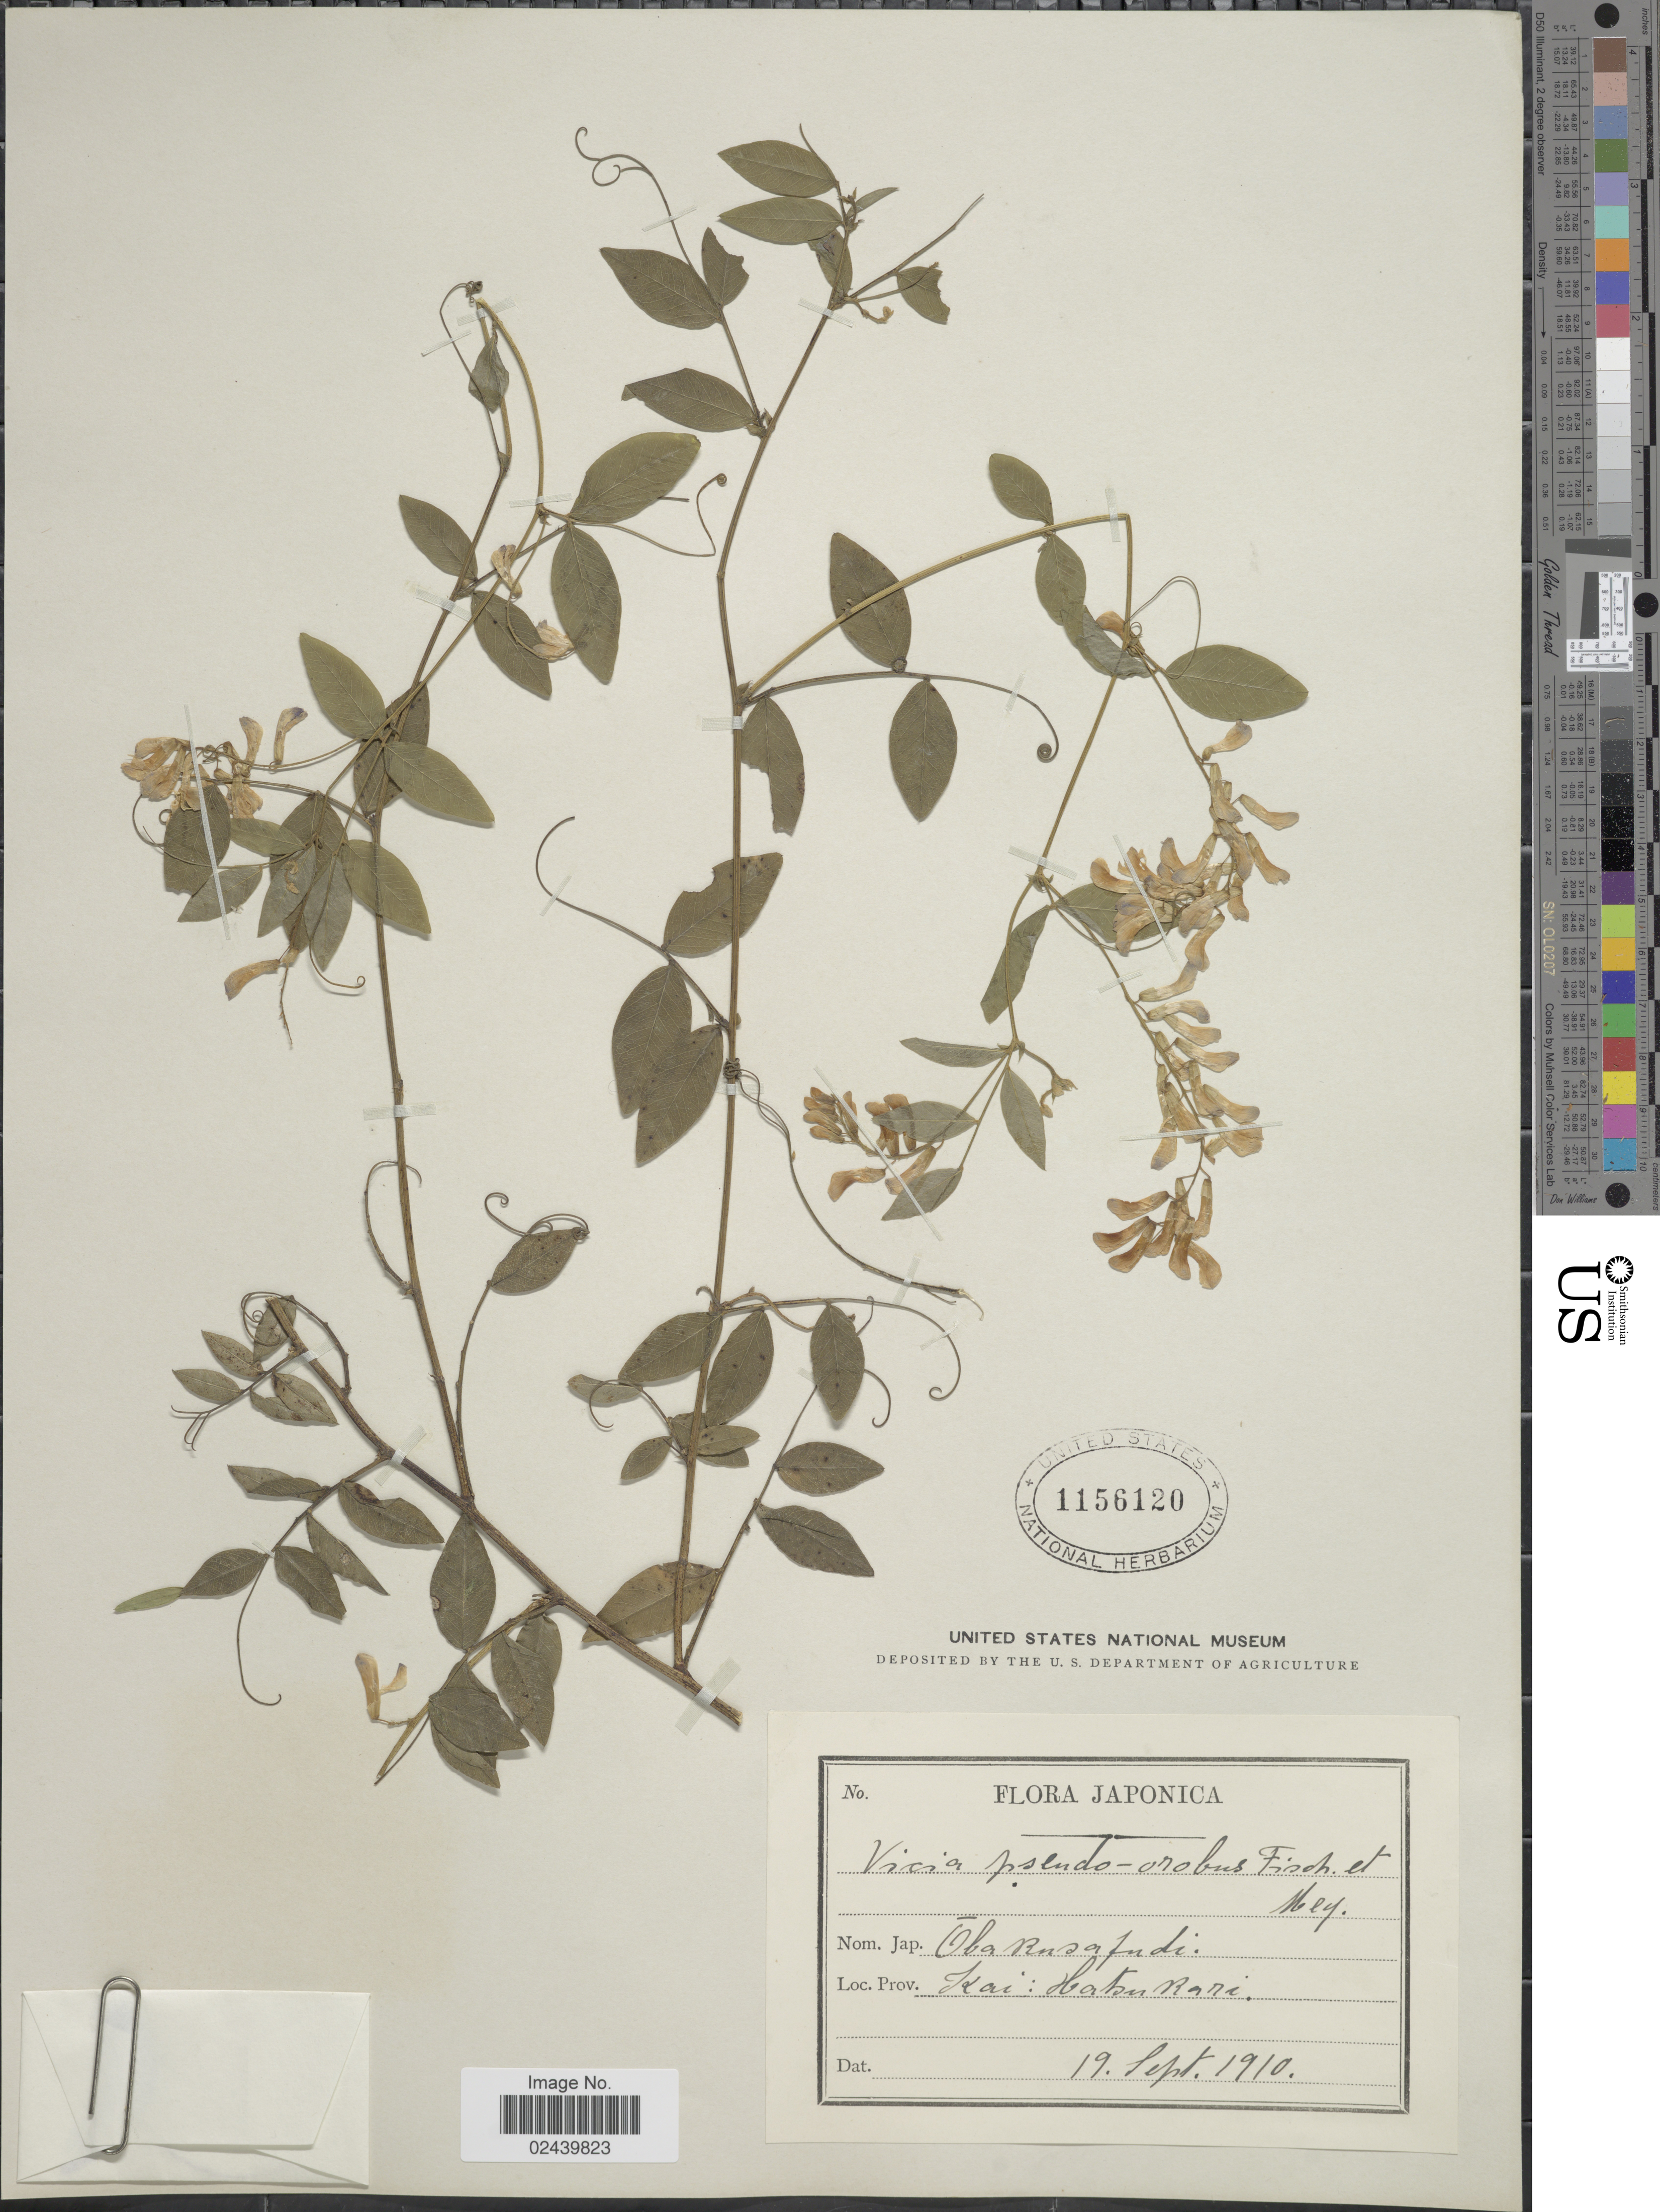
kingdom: Plantae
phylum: Tracheophyta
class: Magnoliopsida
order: Fabales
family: Fabaceae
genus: Vicia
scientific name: Vicia pseudo-orobus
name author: Fisch. & C.A. Mey.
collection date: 1910-09-19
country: Japan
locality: Kai: Hatsukari.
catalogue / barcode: US 1156120